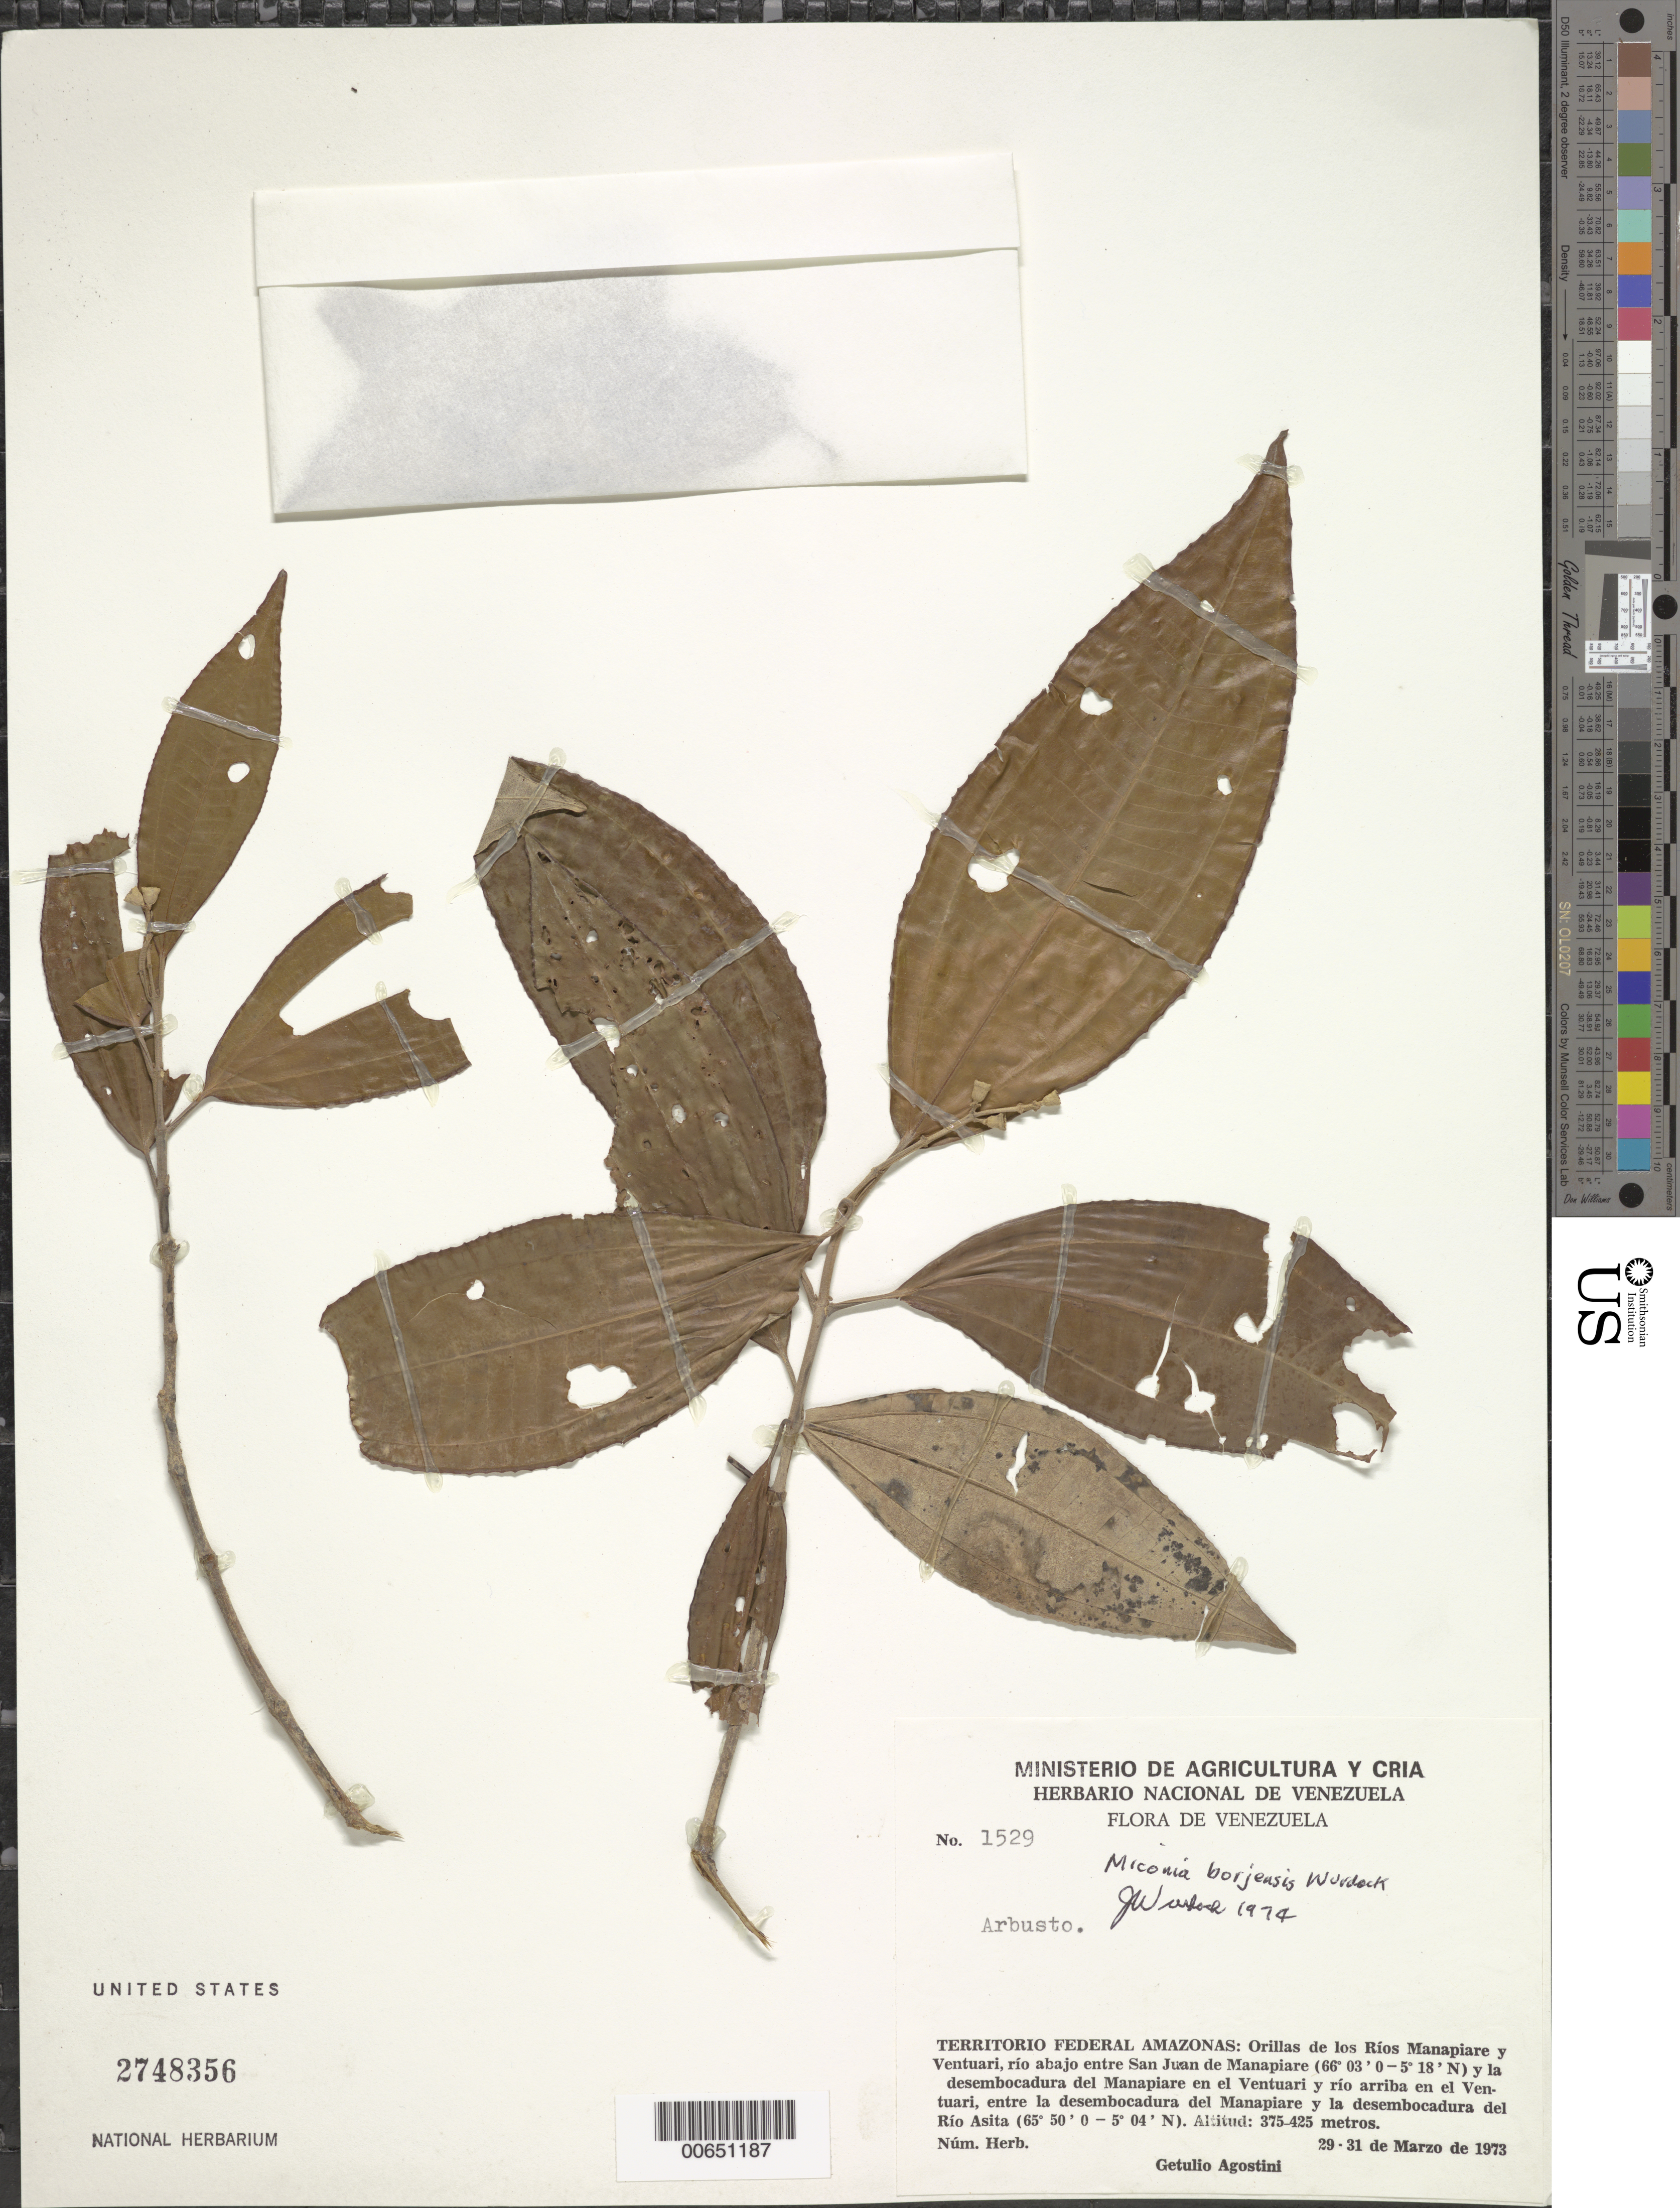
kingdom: Plantae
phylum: Tracheophyta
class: Magnoliopsida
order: Myrtales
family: Melastomataceae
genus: Miconia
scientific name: Miconia borjensis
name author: Wurdack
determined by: Wurdack, John J., (US), US (UNITED STATES)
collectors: G. Agostini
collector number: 1529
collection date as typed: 29-Mar-73 to 31-Mar-73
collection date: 1973-03-29/1973-03-31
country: Venezuela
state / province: Amazonas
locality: Ríos Manapiare y Ventuari, río abajo entre San Juan de Manapiare y la desembocadura del Manapiare y la desembocadura del Río Asita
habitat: Riverbank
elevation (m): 375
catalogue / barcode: US 2748356